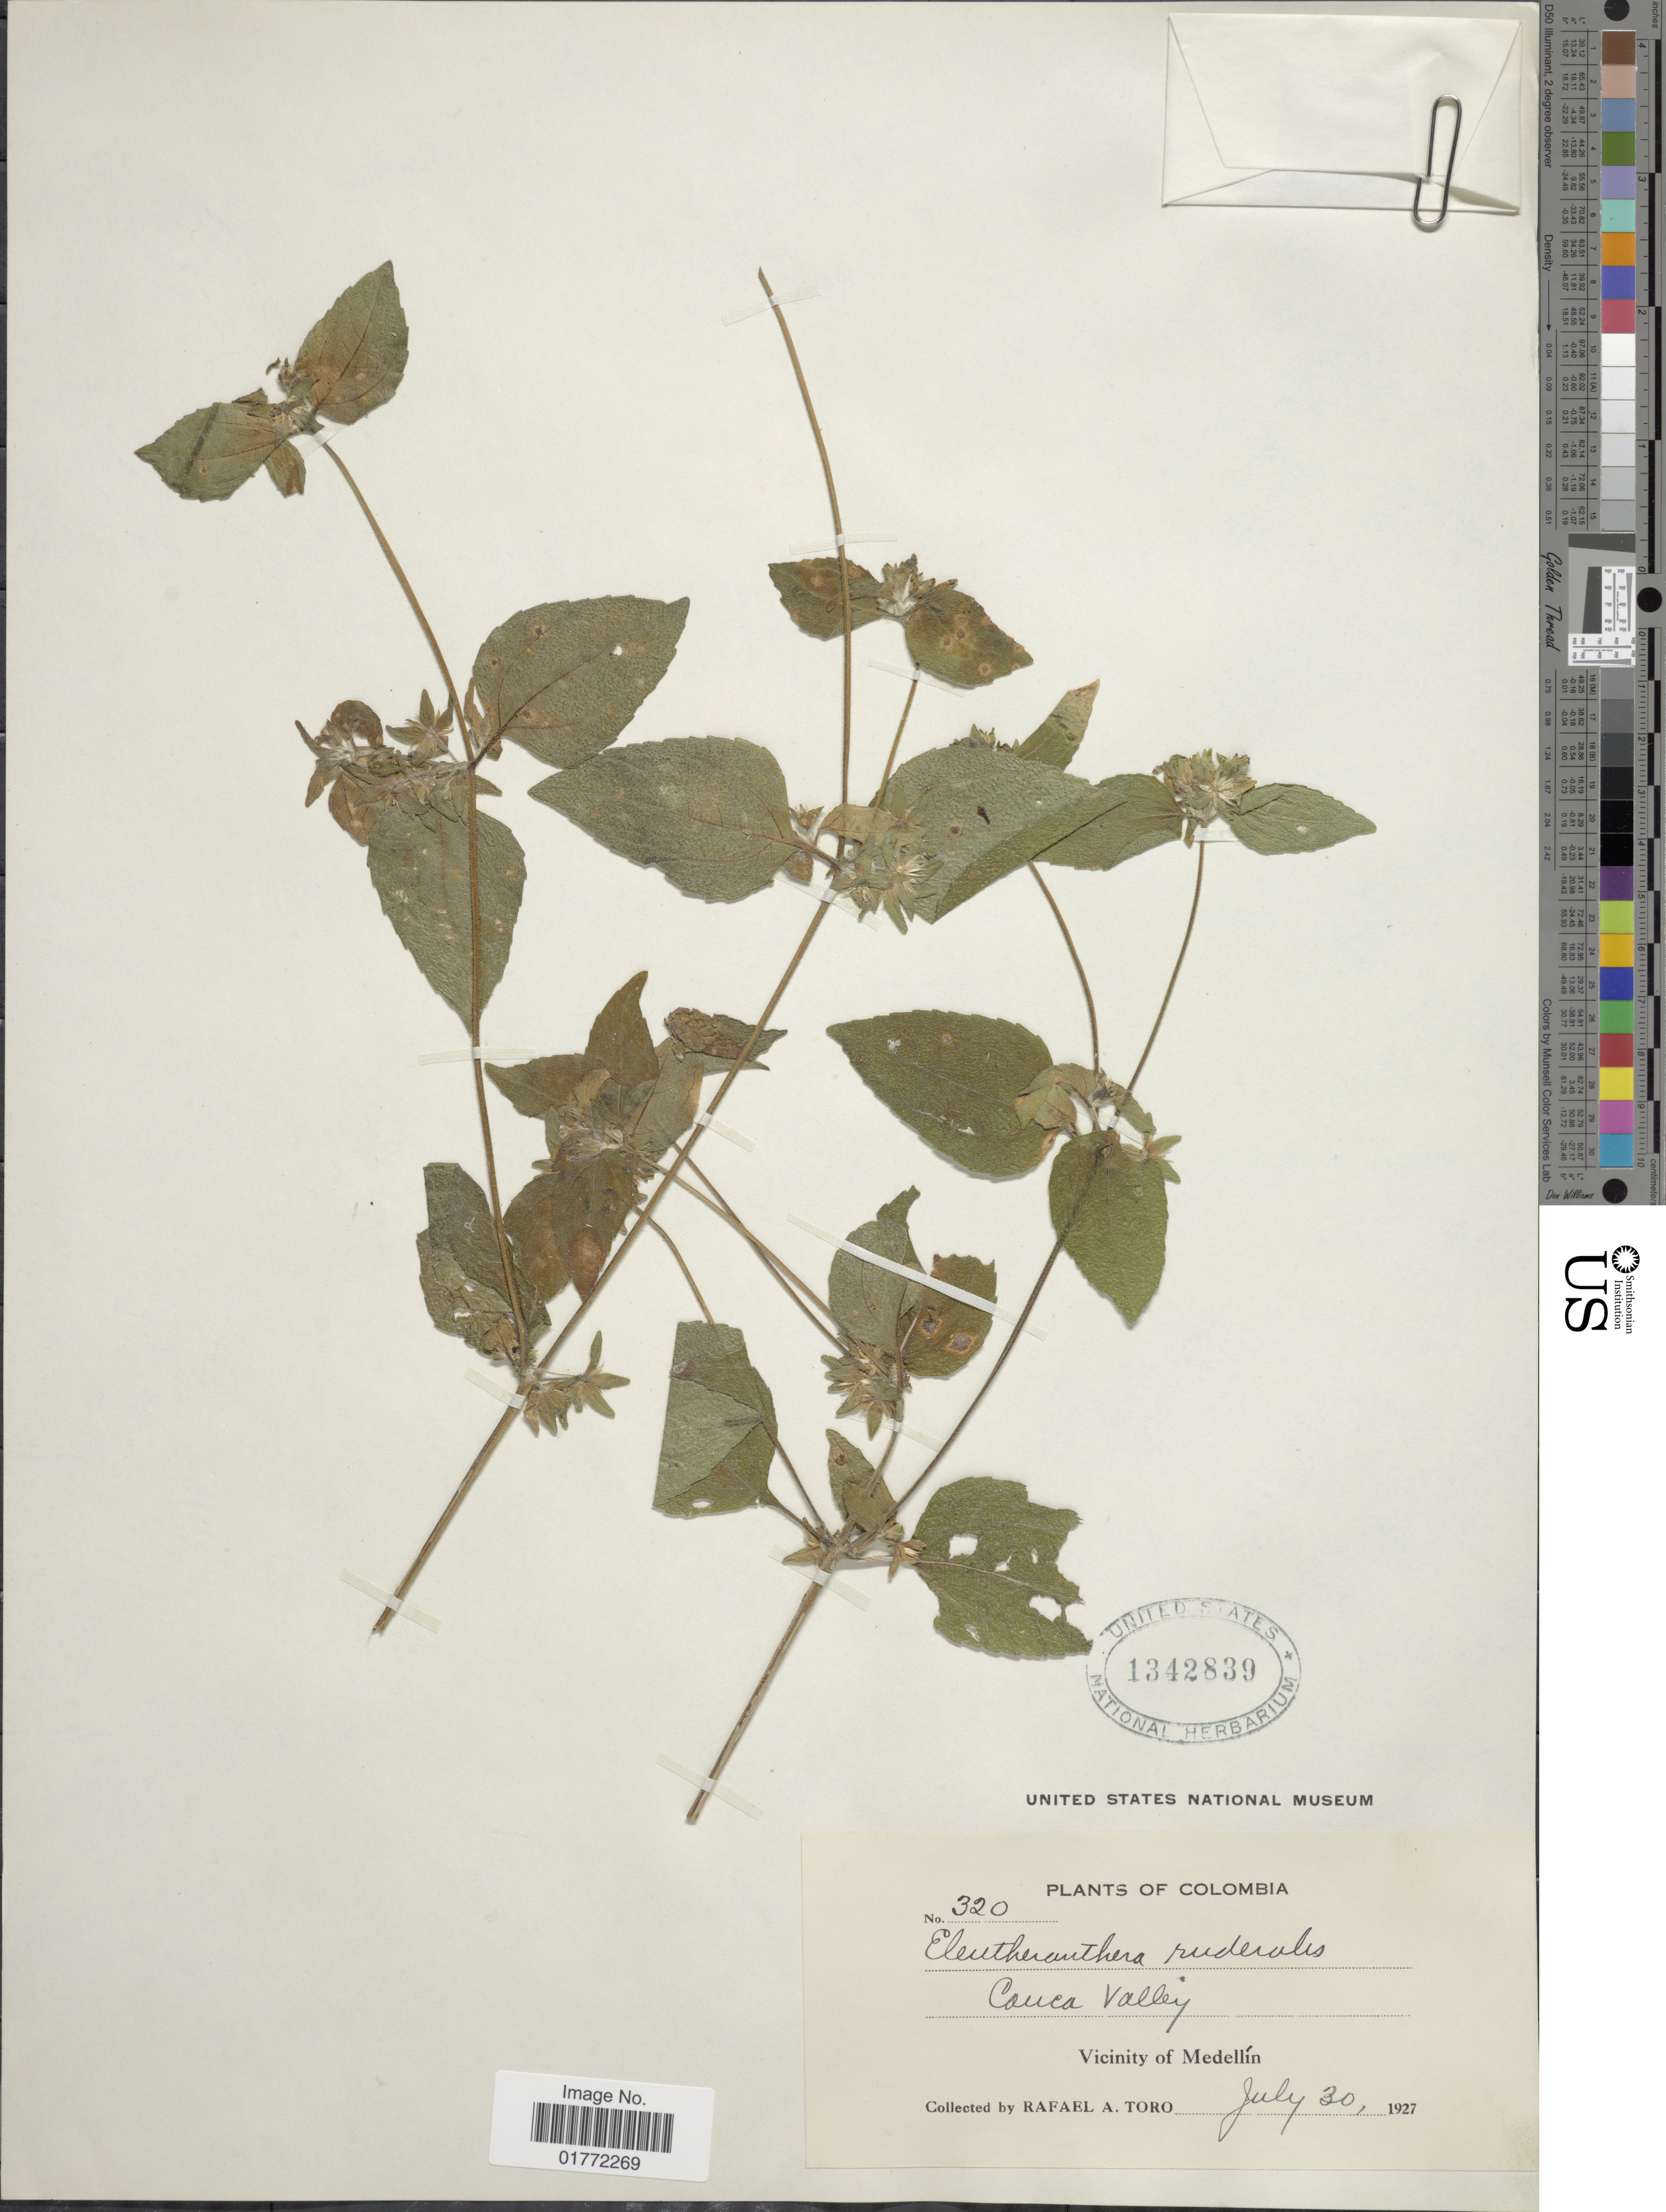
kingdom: Plantae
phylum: Tracheophyta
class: Magnoliopsida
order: Asterales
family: Asteraceae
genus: Eleutheranthera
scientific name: Eleutheranthera ruderalis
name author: (Sw.) Sch. Bip.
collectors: R. A. Toro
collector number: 320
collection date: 1927-07-30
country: Colombia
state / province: Cauca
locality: Cauca Valley, Vicinity of Medellin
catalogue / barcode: US 1342839